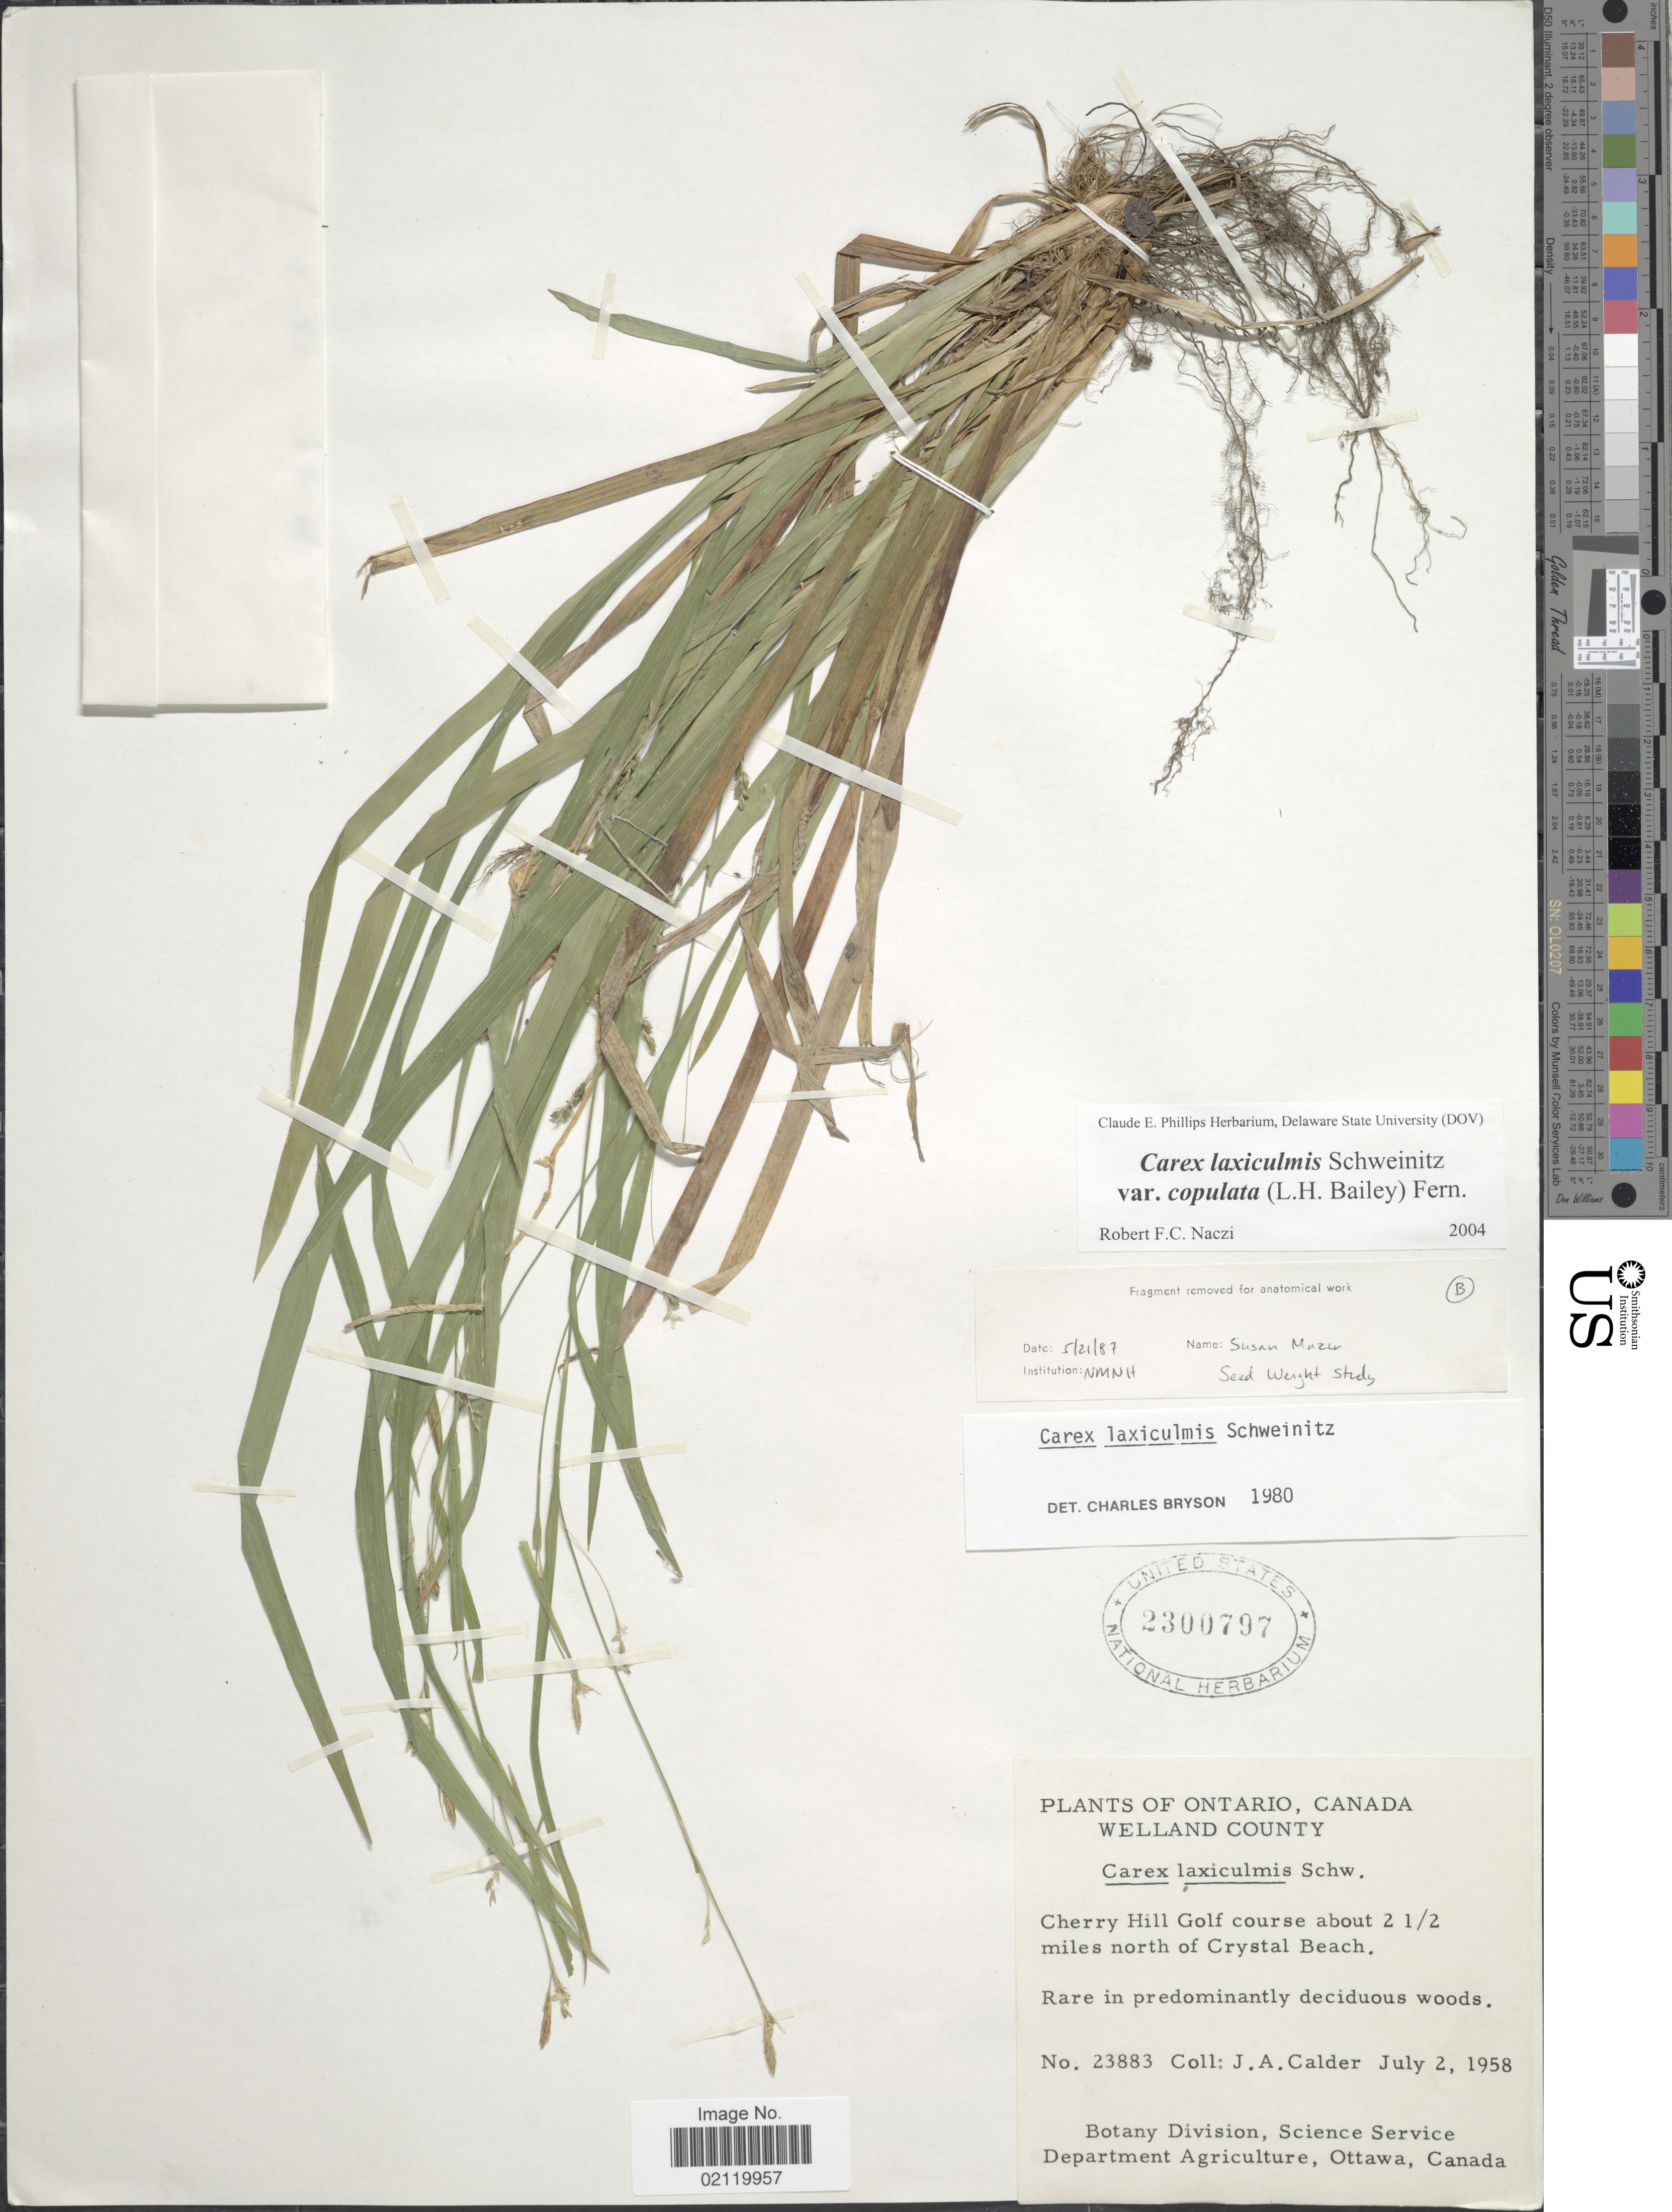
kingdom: Plantae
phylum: Tracheophyta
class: Liliopsida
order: Poales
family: Cyperaceae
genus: Carex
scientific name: Carex laxiculmis var. copulata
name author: (L.H. Bailey) Fernald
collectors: J. A. Calder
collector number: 23883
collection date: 1958-07-02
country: Canada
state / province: Ontario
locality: Welland County. Cherry Hill Golf course about 2 1/2 miles north of Crystal Beach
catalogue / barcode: US 2300797